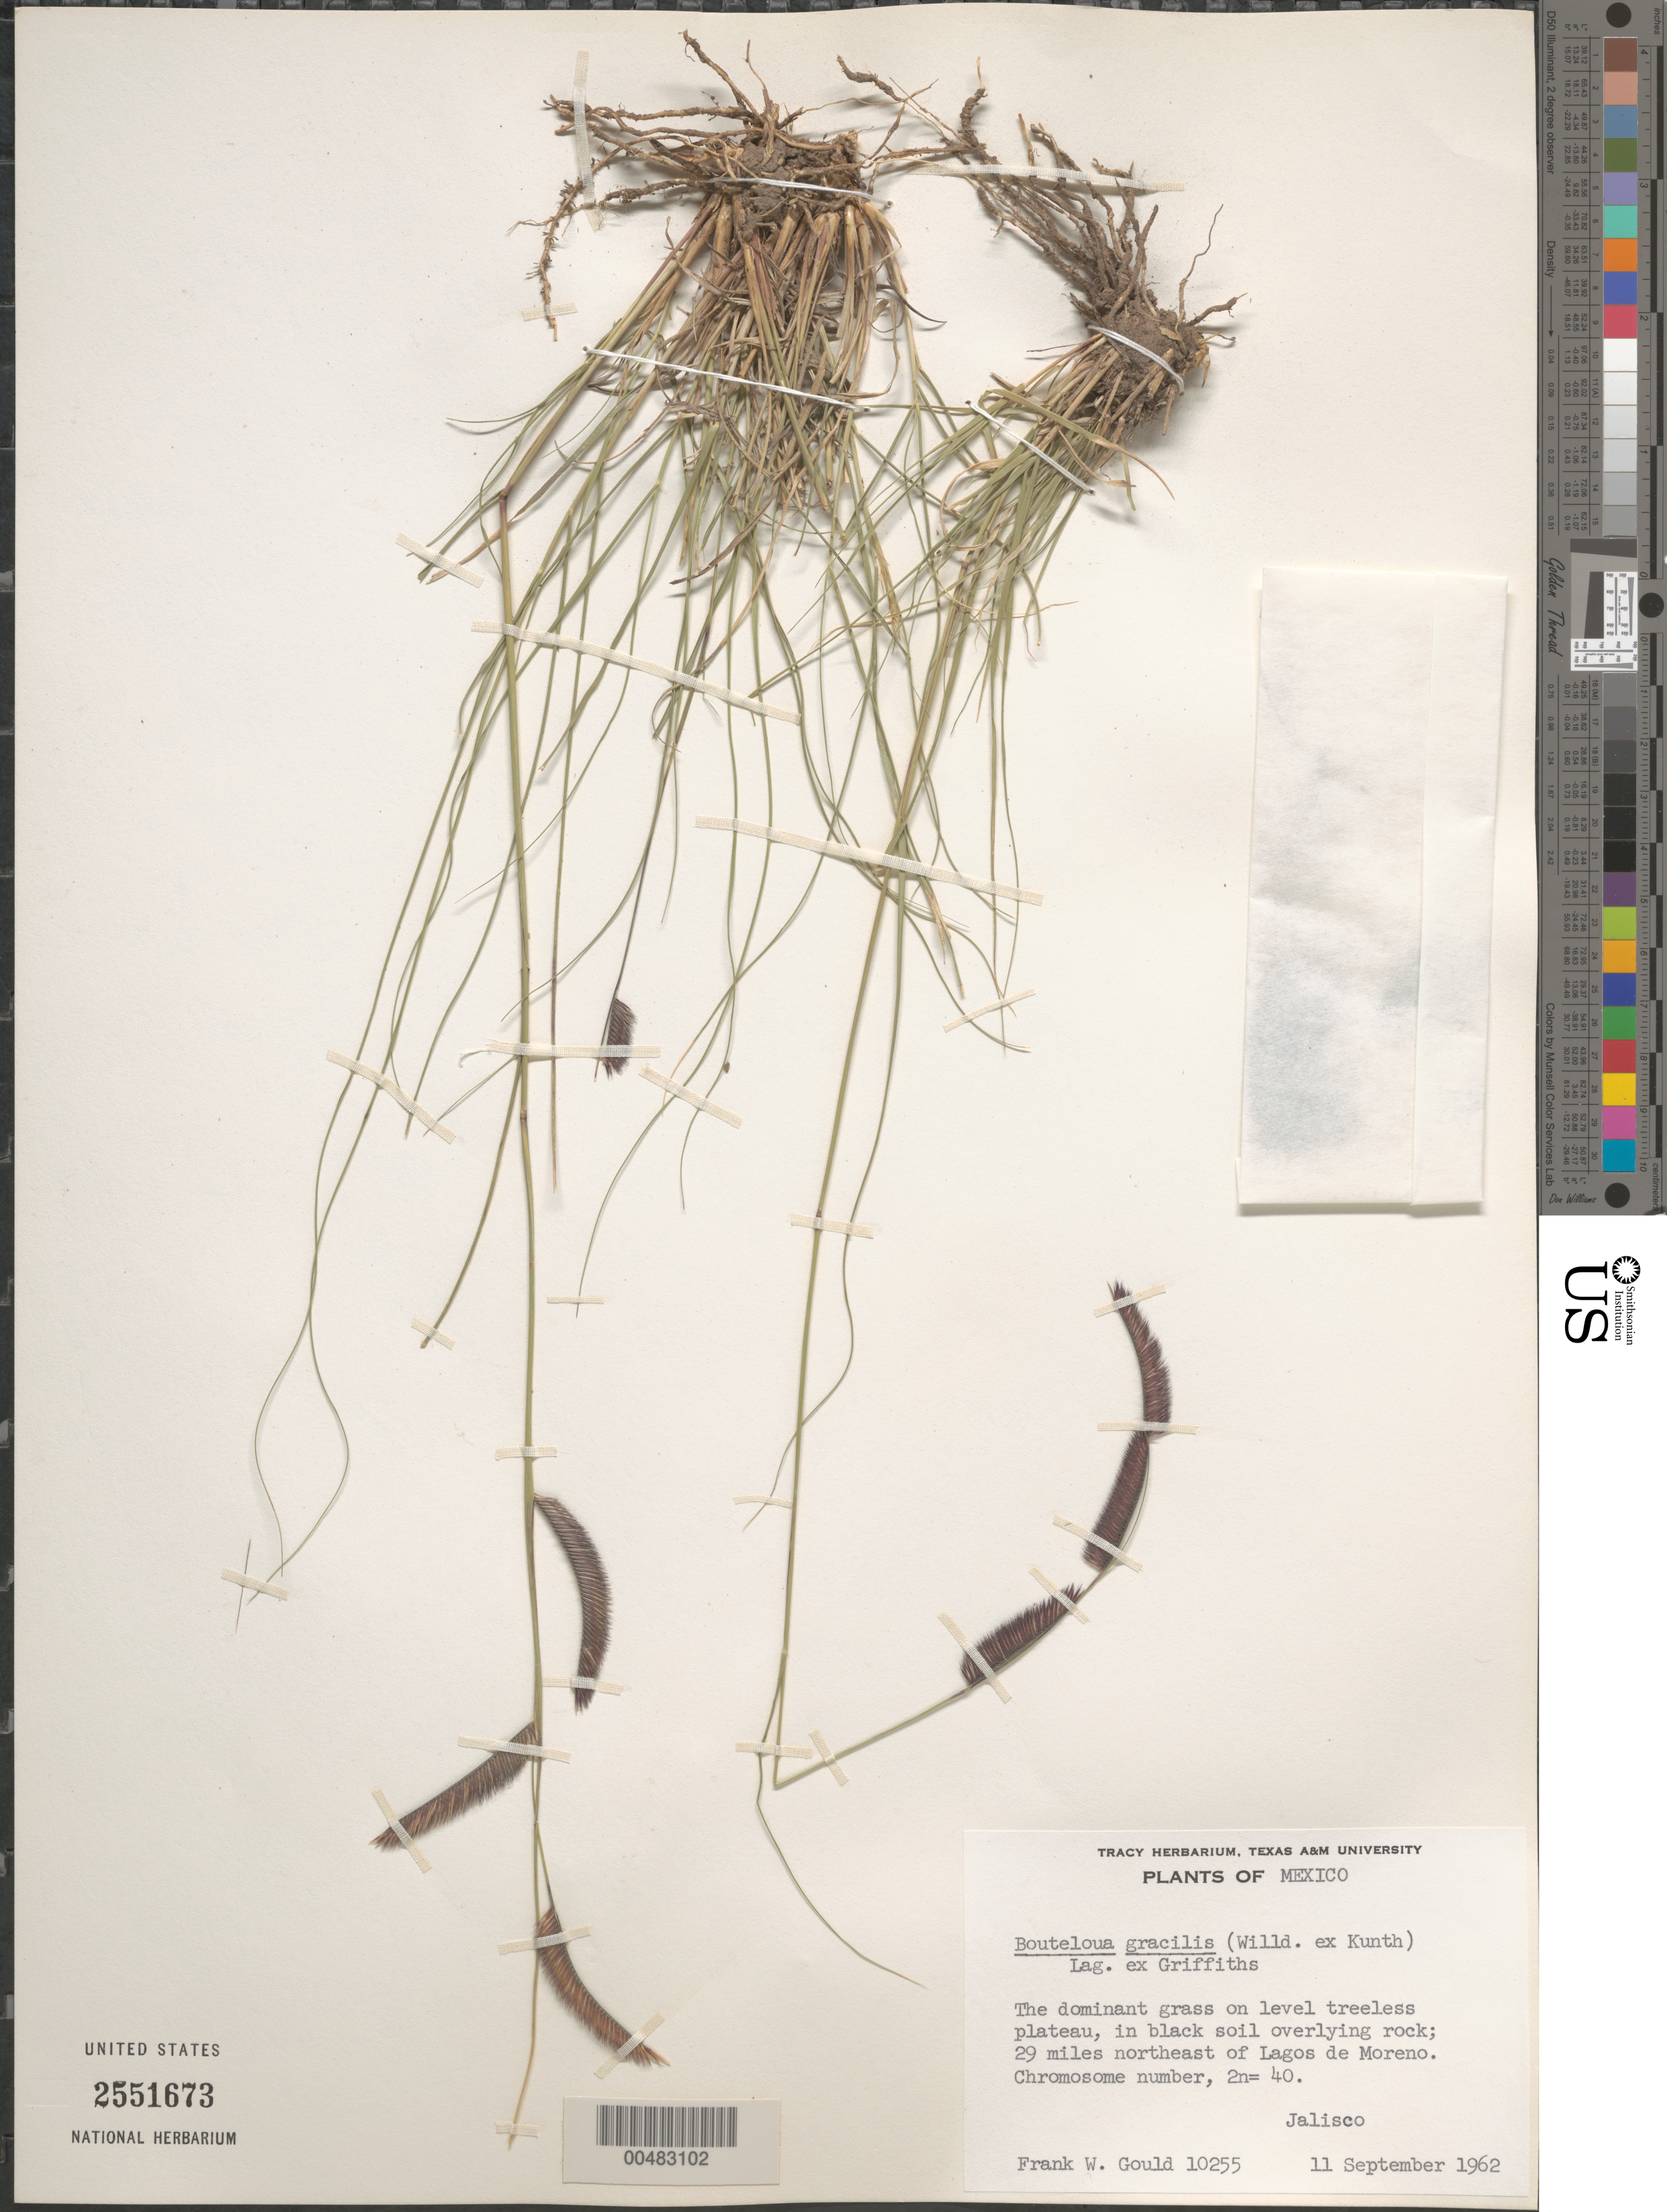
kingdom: Plantae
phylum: Tracheophyta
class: Liliopsida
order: Poales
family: Poaceae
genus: Bouteloua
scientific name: Bouteloua gracilis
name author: (Kunth) Lag. ex Griffiths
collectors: F. W. Gould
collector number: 10255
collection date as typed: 11 Sep 1962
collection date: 1962-09-11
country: Mexico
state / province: Jalisco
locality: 29 mi NE of Lagos de Moreno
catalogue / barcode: US 2551673